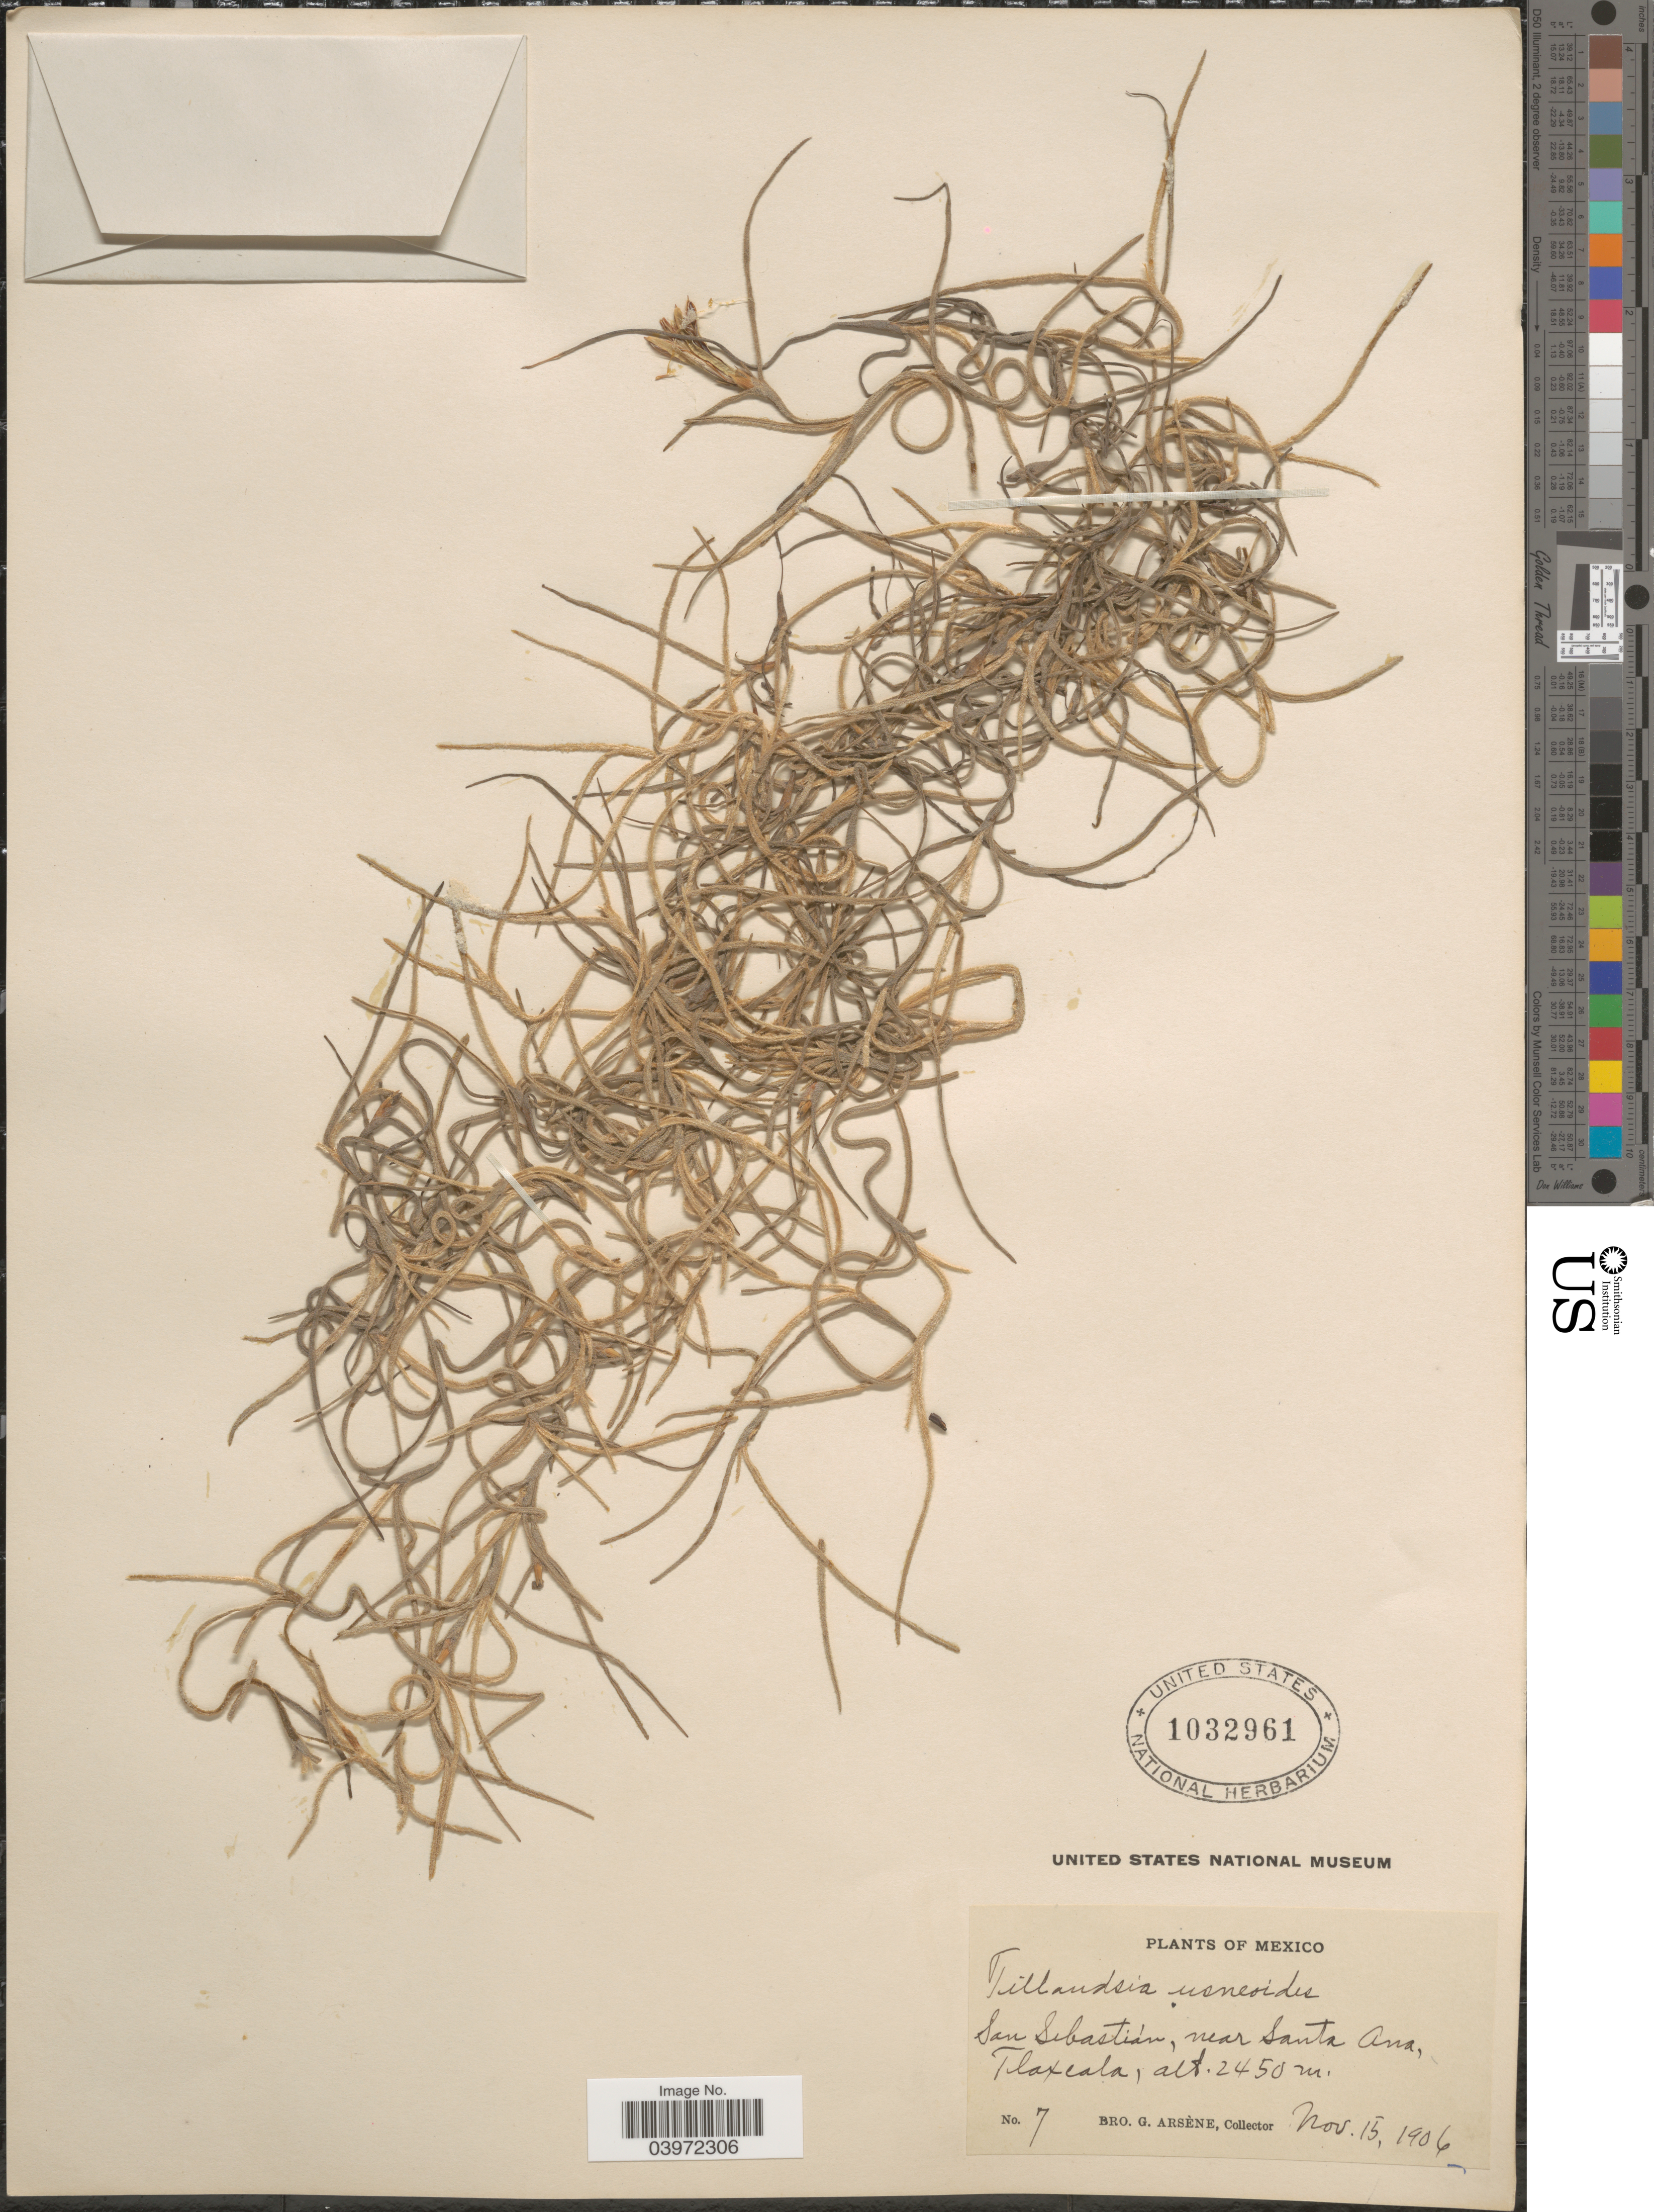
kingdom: Plantae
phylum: Tracheophyta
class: Liliopsida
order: Poales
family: Bromeliaceae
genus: Tillandsia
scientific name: Tillandsia usneoides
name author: (L.) L.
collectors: Bro. G. Arsène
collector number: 7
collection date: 1906-11-15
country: Mexico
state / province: Tlaxcala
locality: San Sebastián, near Santa Ana.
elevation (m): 2450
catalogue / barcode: US 1032961